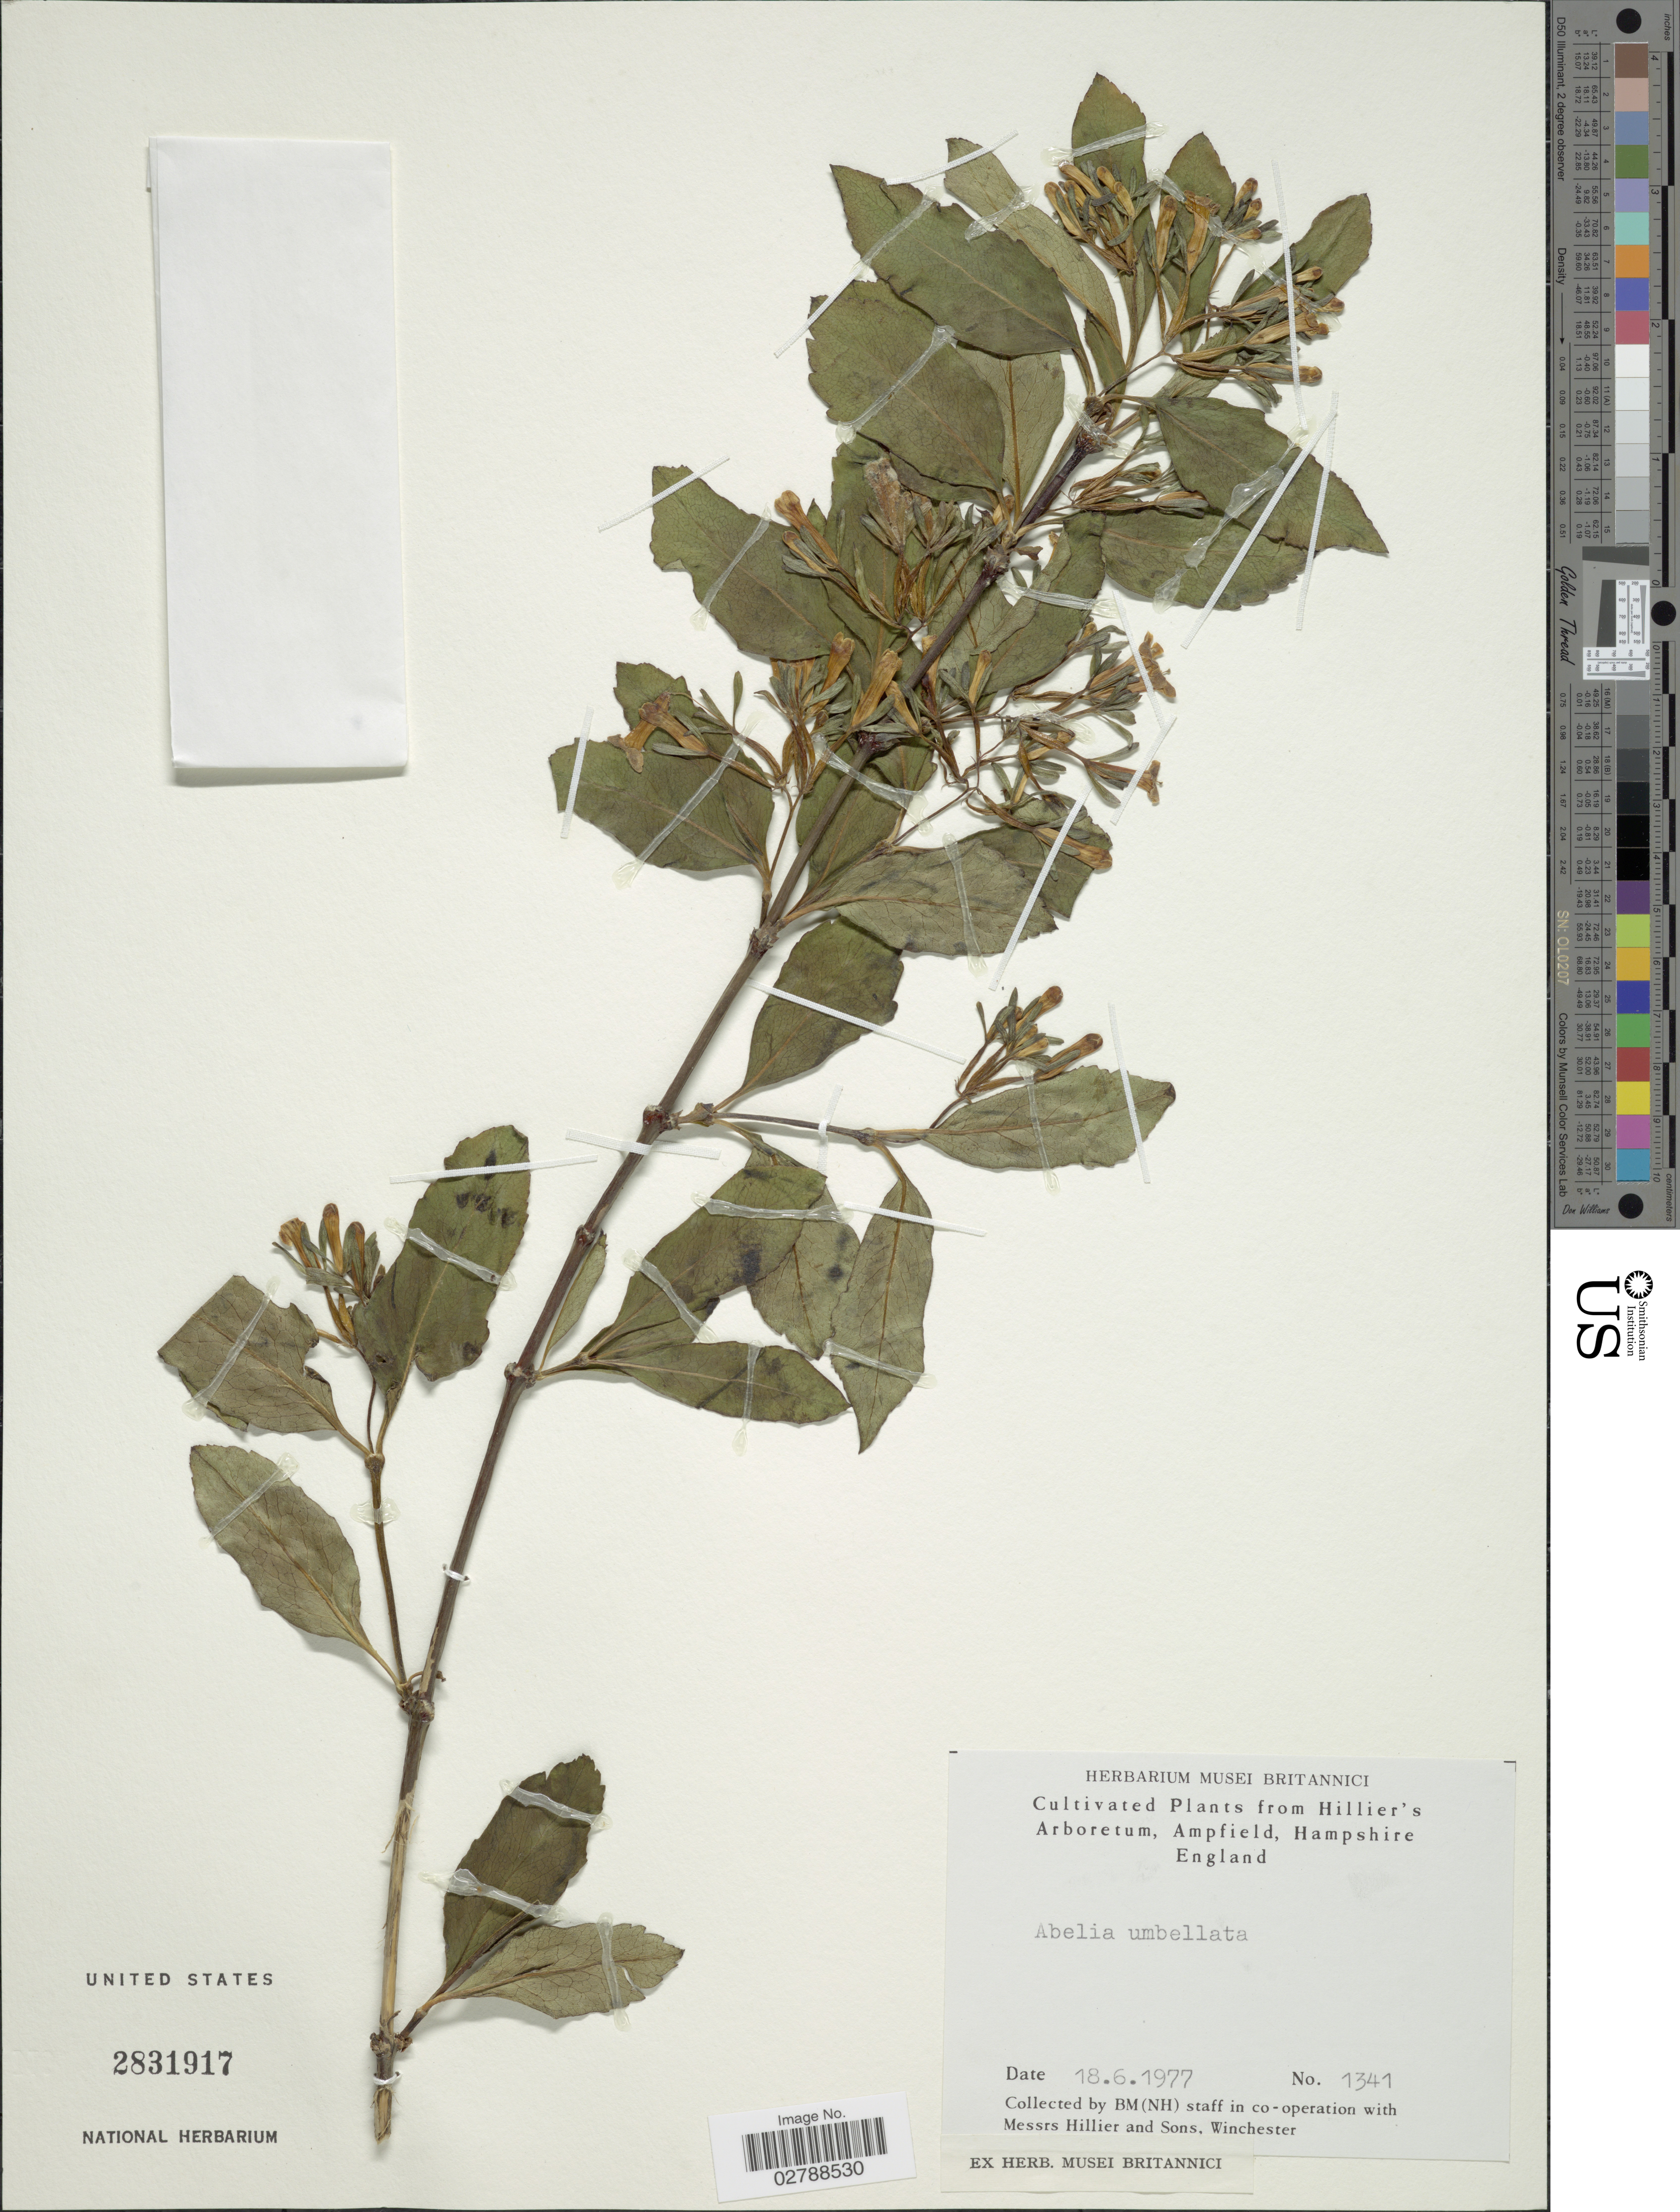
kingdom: Plantae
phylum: Tracheophyta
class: Magnoliopsida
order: Dipsacales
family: Caprifoliaceae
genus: Abelia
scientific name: Abelia umbellata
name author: (Graebn.) Rehder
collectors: BM (NH) Staff, M. Hillier & Sons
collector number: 1341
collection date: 1977-06-18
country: United Kingdom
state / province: England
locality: Cultivated Plants from Hillier's Arboretum, Ampfield, Hampshire.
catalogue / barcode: US 2831917